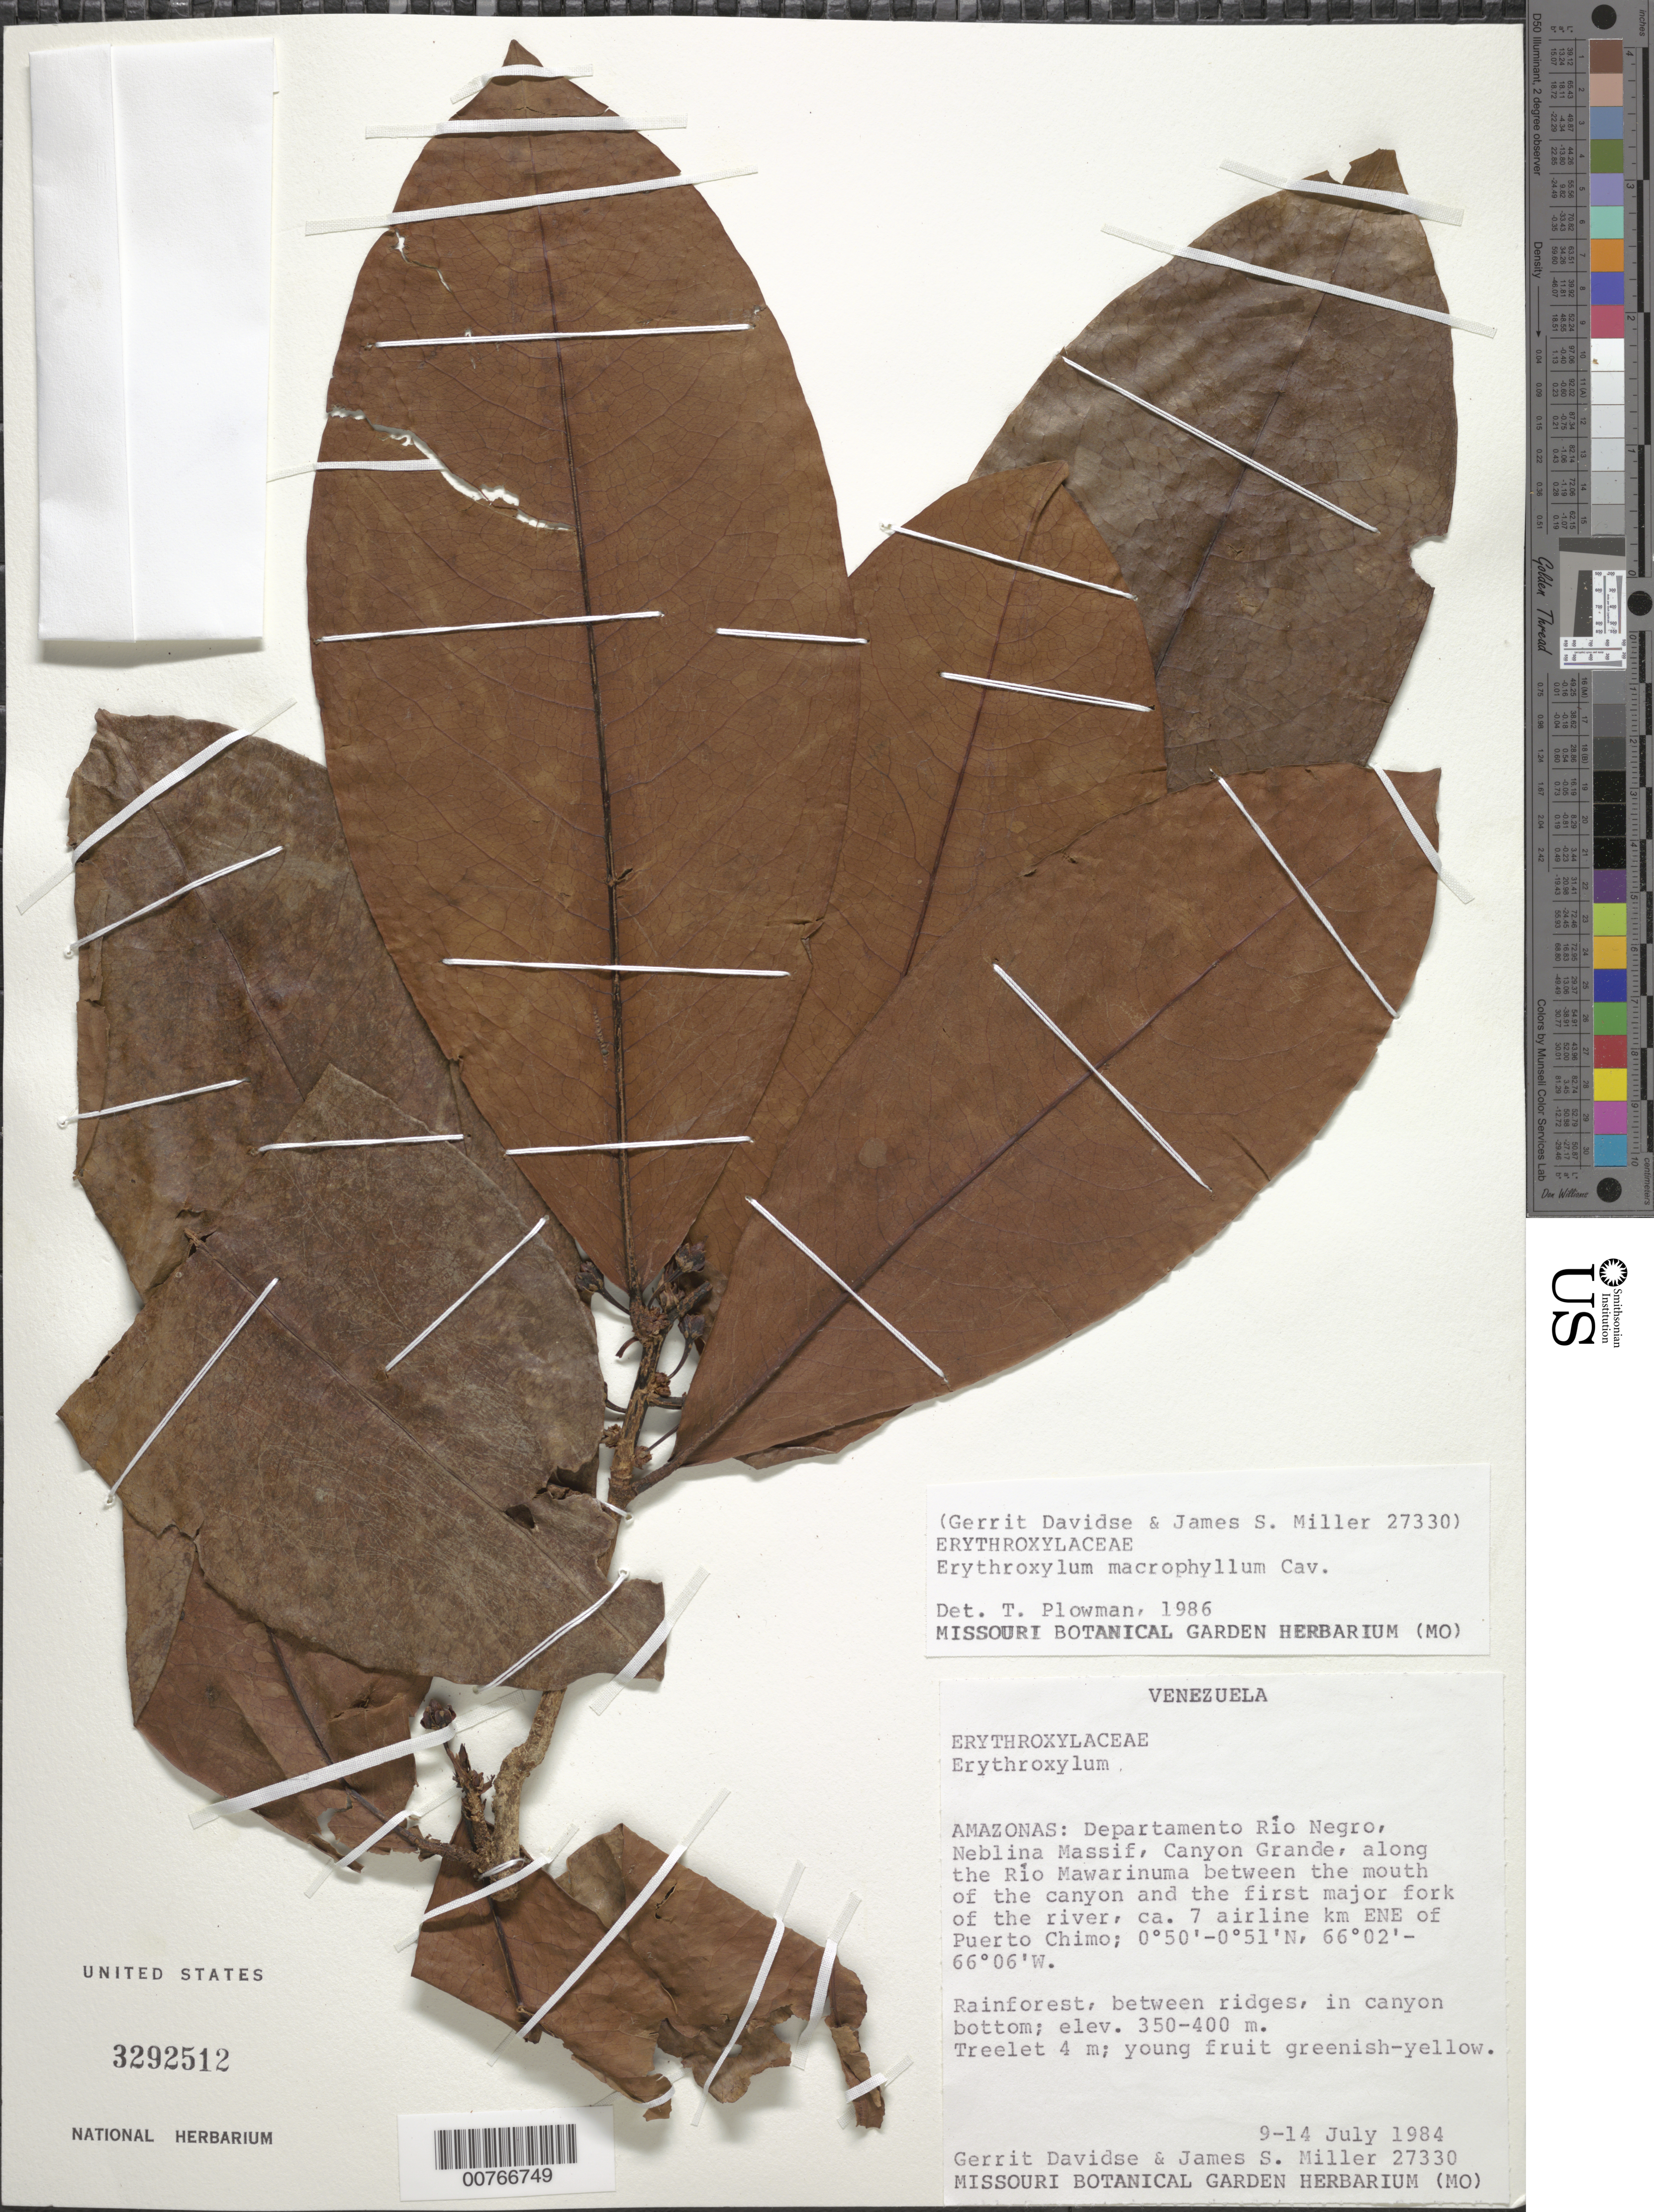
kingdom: Plantae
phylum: Tracheophyta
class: Magnoliopsida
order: Malpighiales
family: Erythroxylaceae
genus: Erythroxylum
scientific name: Erythroxylum macrophyllum var. macrophyllum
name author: Cav.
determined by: Plowman, Timothy C.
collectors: G. Davidse & J. S. Miller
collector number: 27330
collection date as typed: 9-Jul-84 to 14-Jul-84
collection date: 1984-07-09/1984-07-14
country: Venezuela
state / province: Amazonas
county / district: Río Negro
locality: Neblina Massif, Canyon Grande, along Río Mawarinuma, 7 airline km E-NE of Puerto Chimo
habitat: Rainforest, between ridges, in canyon bottom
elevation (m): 350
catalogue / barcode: US 3292512